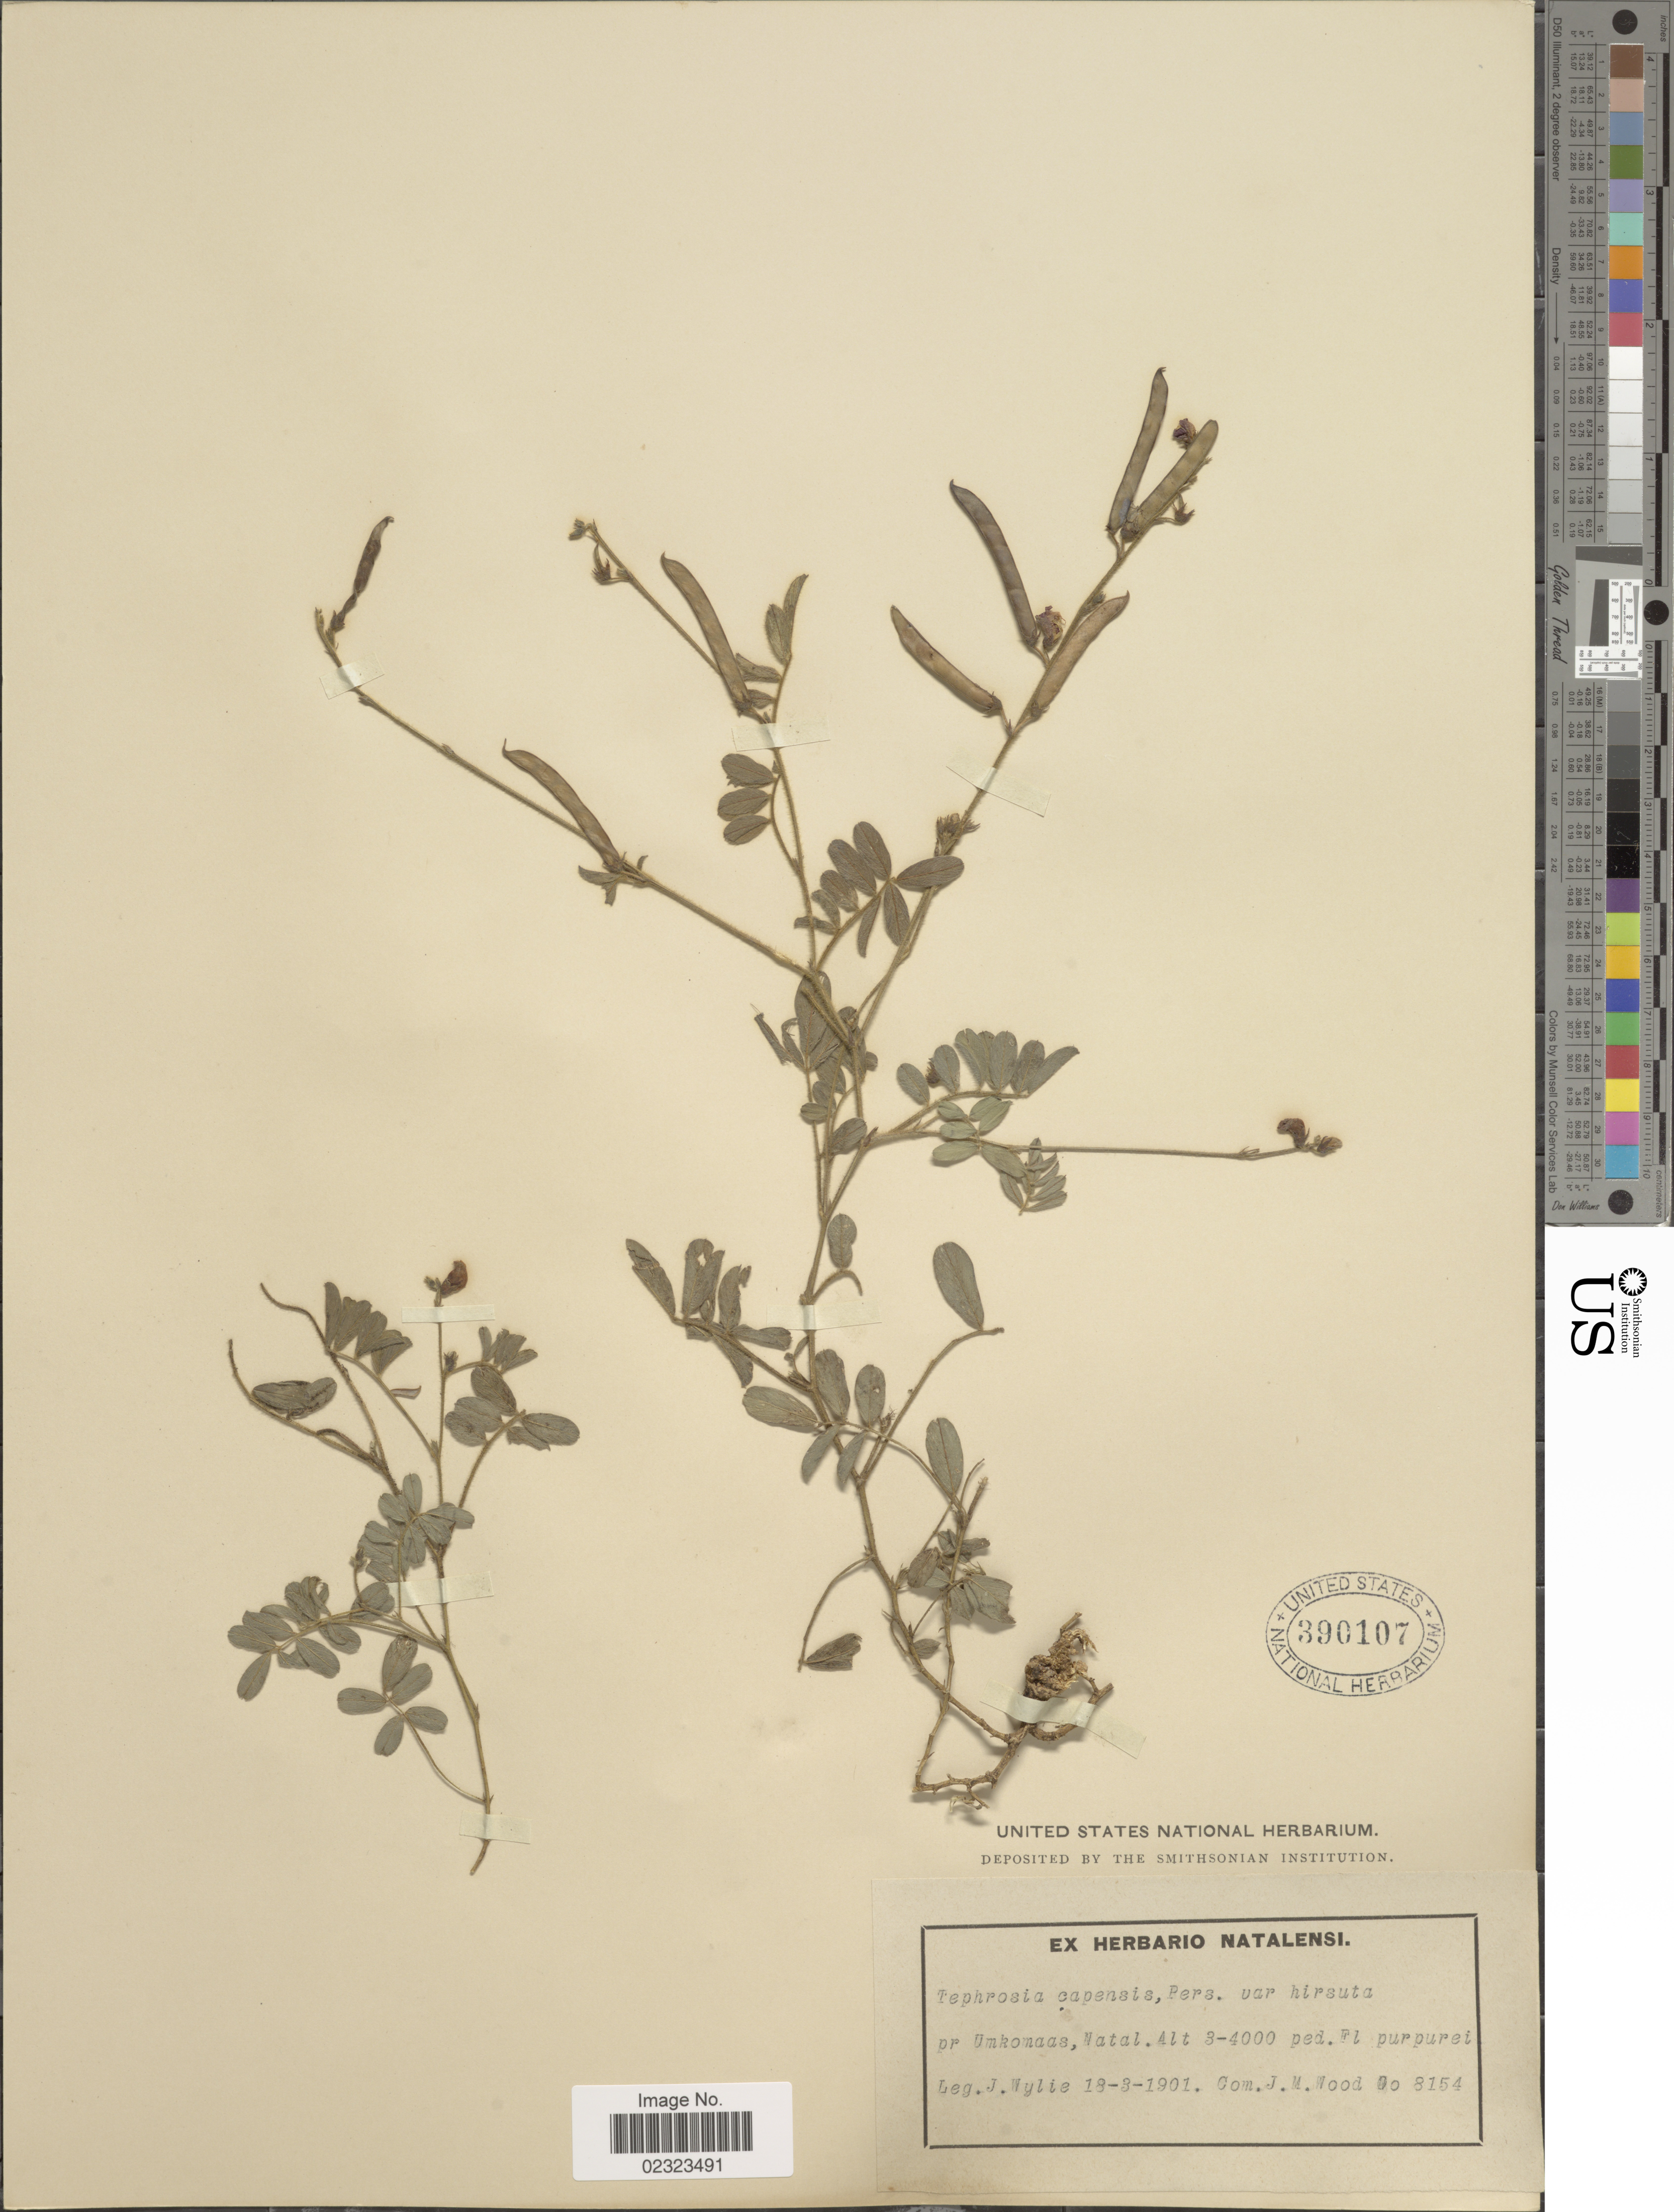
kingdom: Plantae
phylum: Tracheophyta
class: Magnoliopsida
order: Fabales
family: Fabaceae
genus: Tephrosia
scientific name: Tephrosia capensis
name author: (Jacq.) Pers.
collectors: J. Wylie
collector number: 8154?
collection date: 1901-03-18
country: South Africa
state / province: KwaZulu-Natal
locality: Pr. Umkomaas, Natal.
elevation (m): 914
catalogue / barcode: US 390107